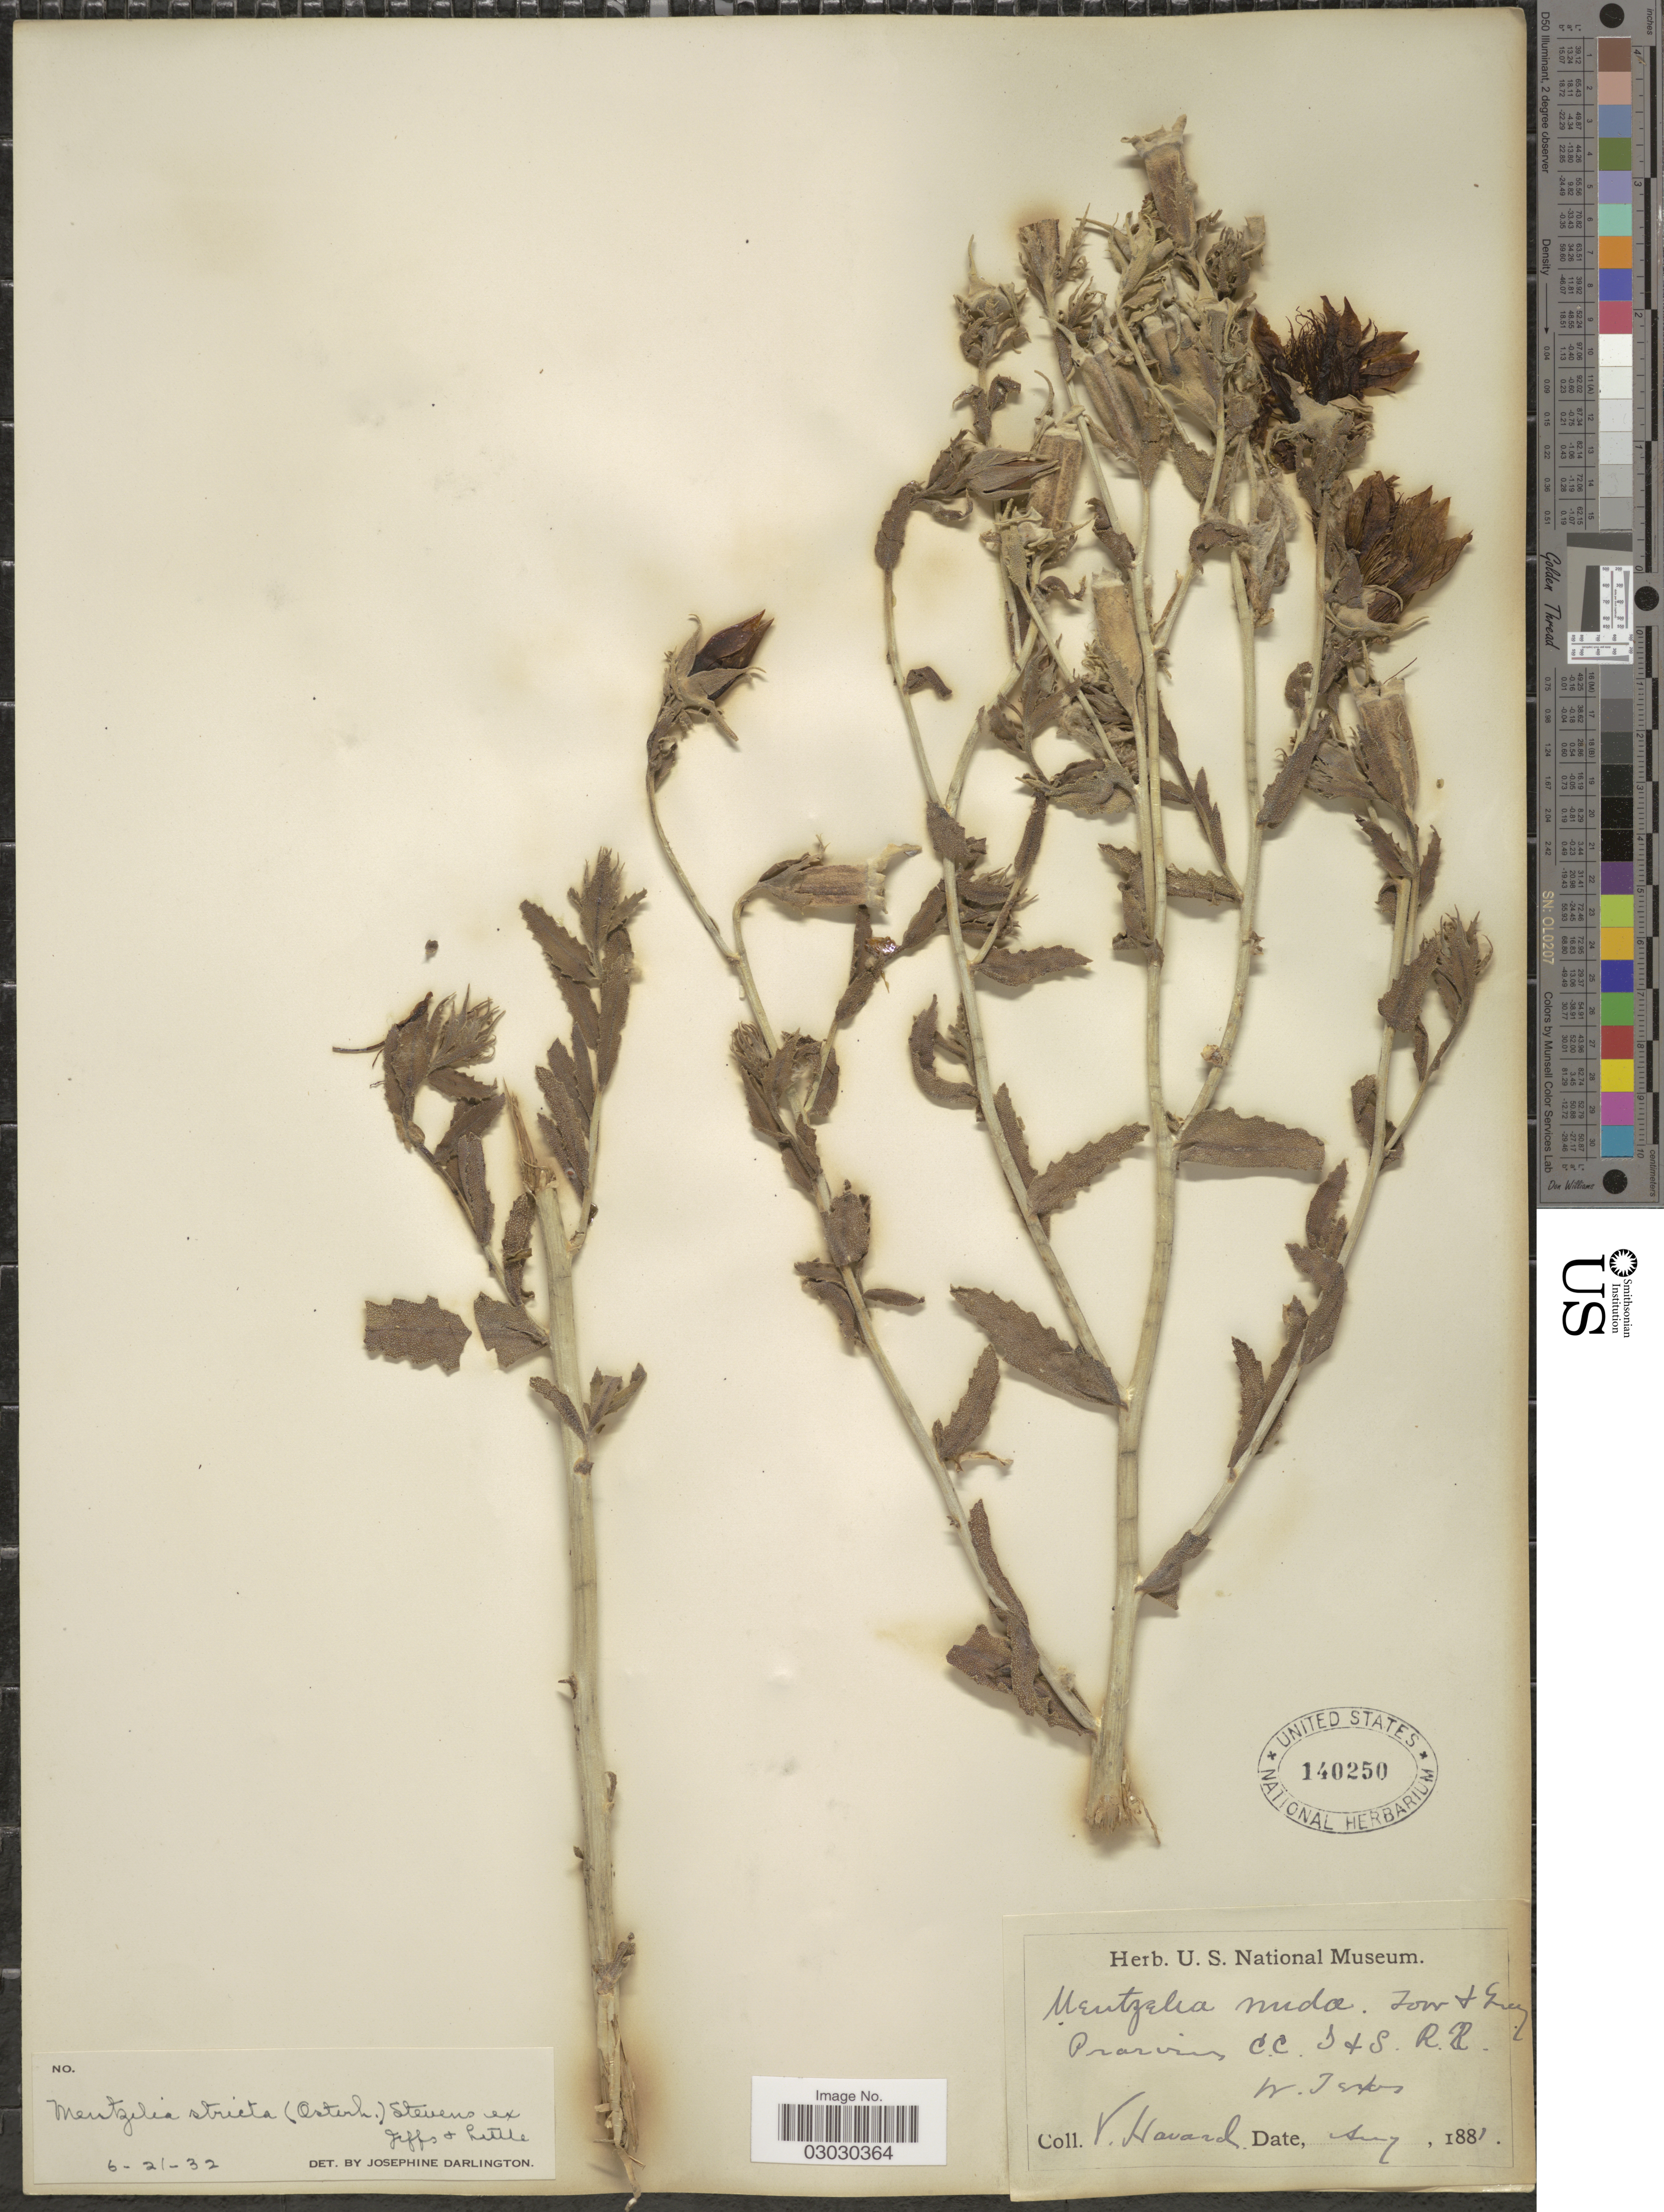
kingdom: Plantae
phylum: Tracheophyta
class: Magnoliopsida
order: Cornales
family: Loasaceae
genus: Mentzelia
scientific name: Mentzelia stricta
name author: (Osterh.) Stevens ex Jeffs & Little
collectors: V. Havard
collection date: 1881-08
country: United States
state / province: Texas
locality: W. Texas.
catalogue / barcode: US 140250